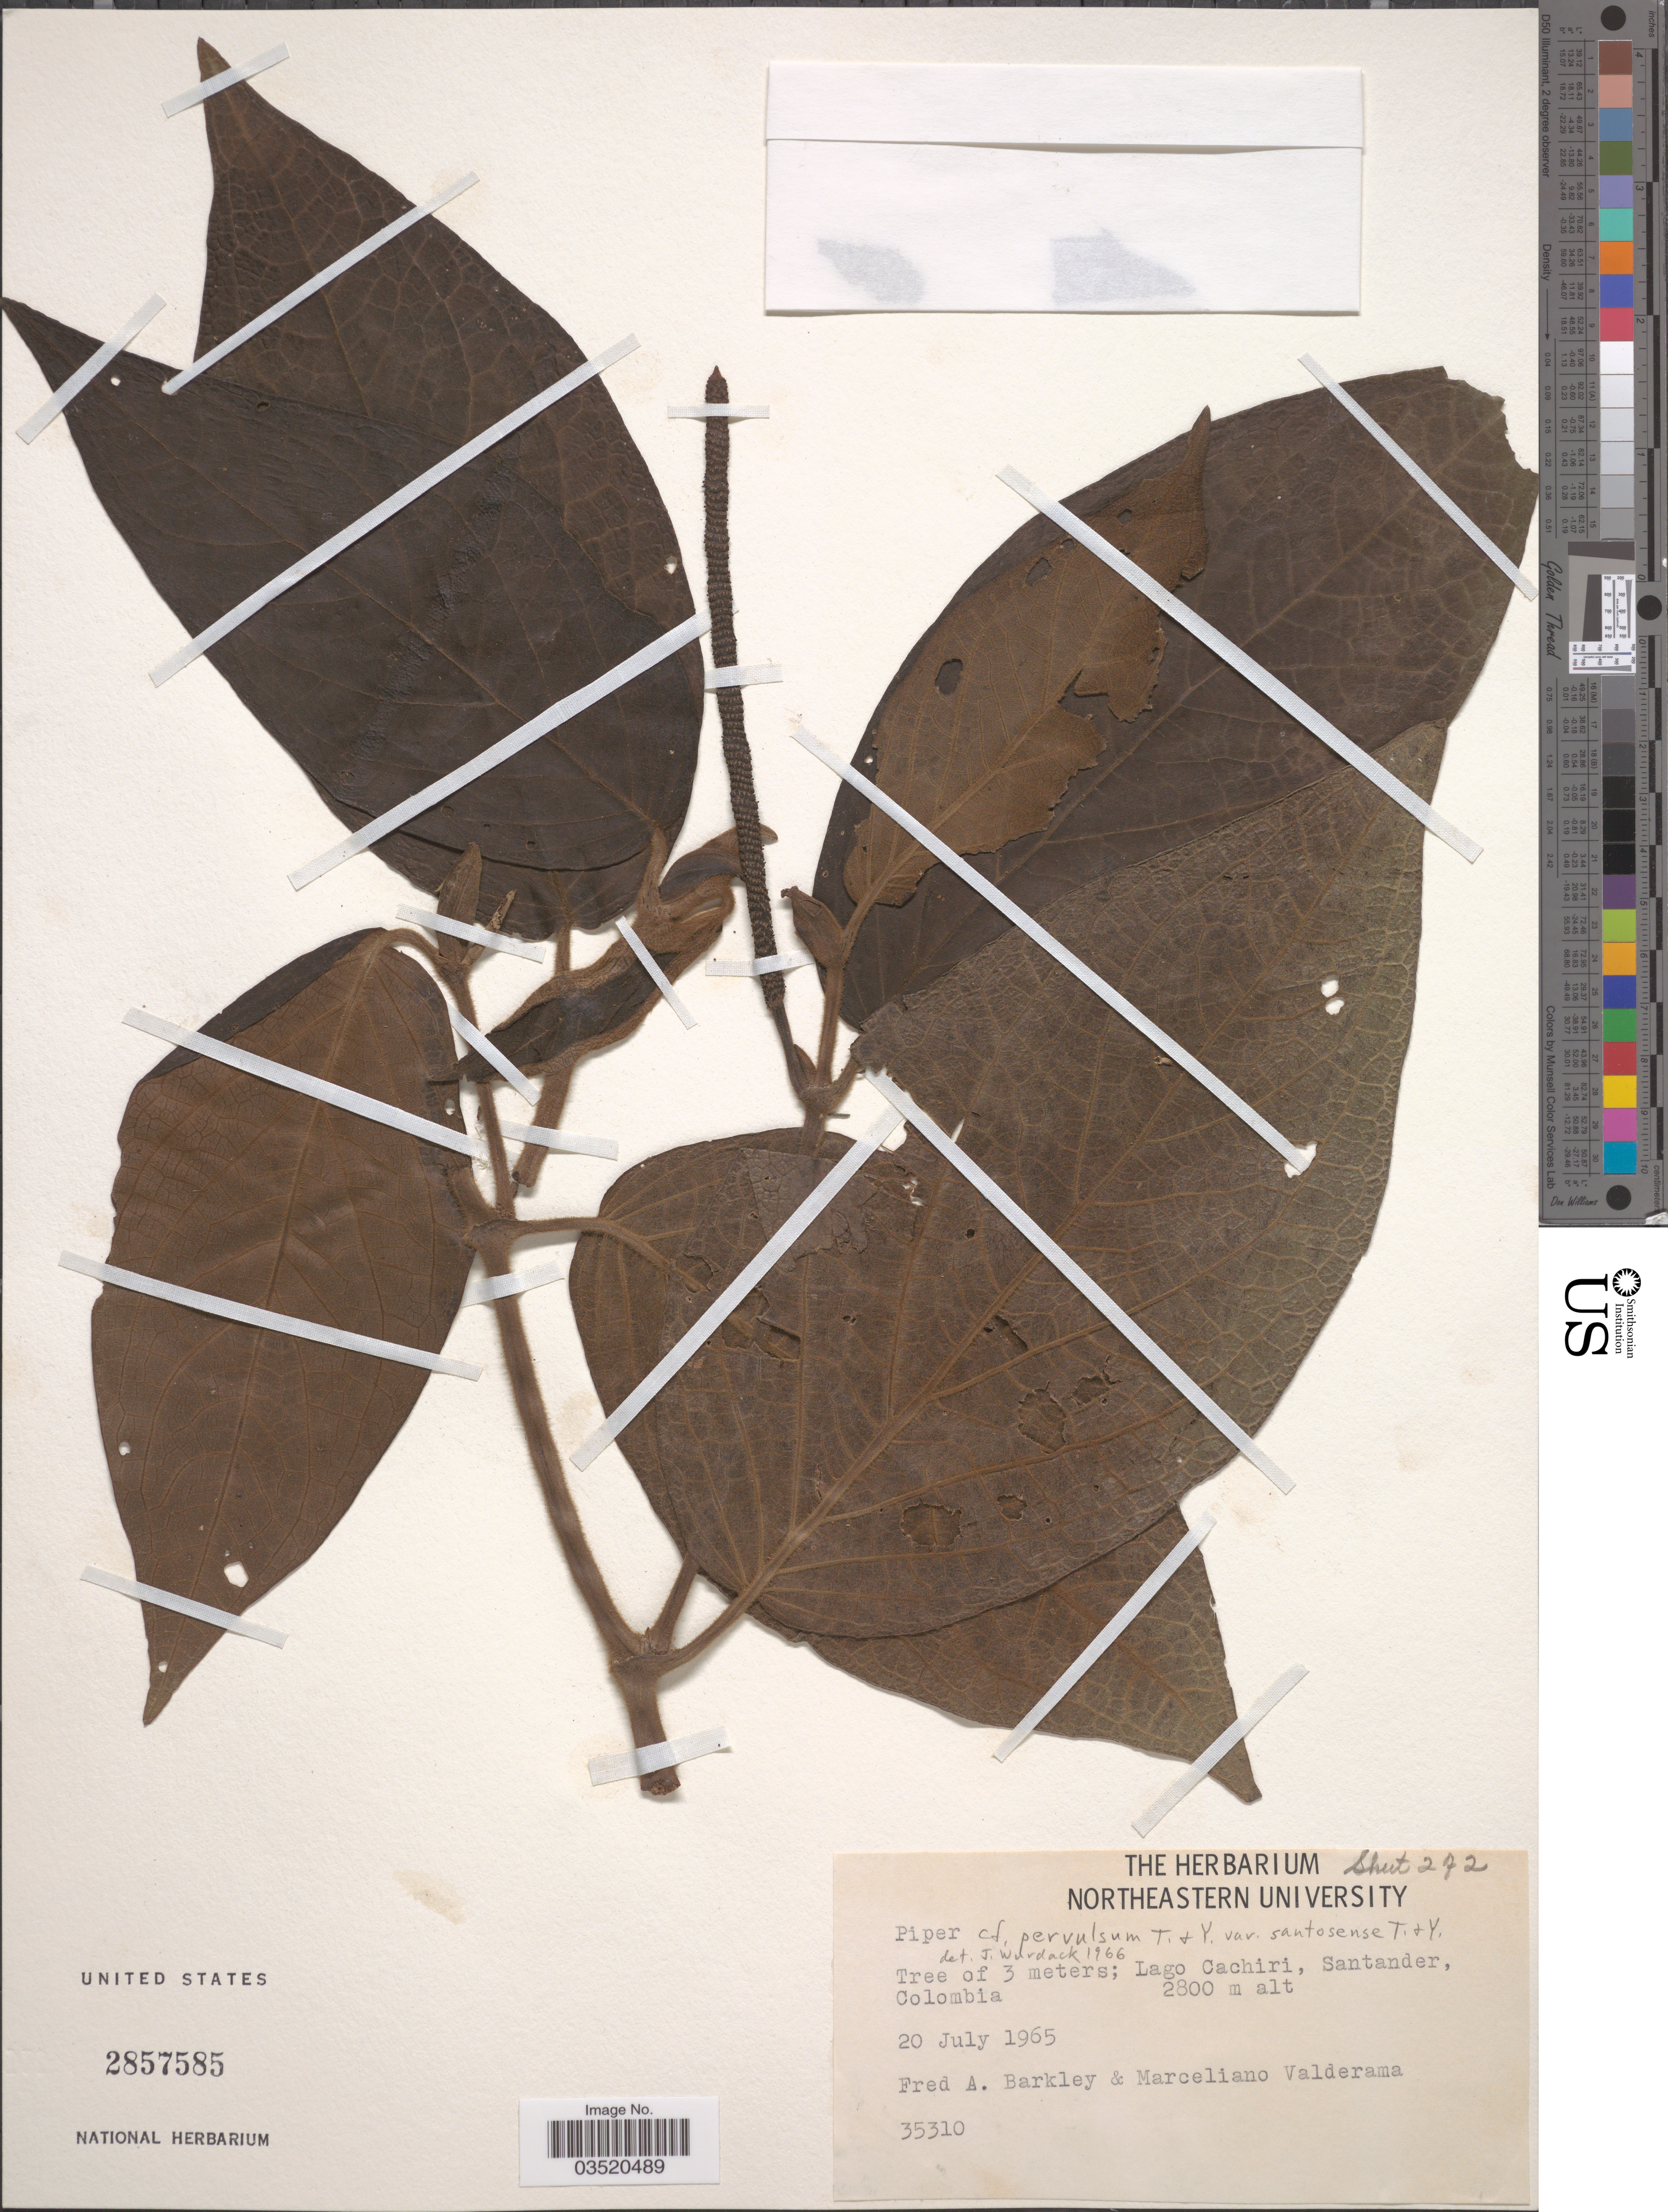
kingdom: Plantae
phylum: Tracheophyta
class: Magnoliopsida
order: Piperales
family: Piperaceae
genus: Piper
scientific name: Piper pervulsum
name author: Trel. & Yunck.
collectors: F. A. Barkley & M. Valderama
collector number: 35310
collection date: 1965-07-20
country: Colombia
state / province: Santander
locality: Lago Cachiri.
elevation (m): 2800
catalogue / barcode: US 2857585